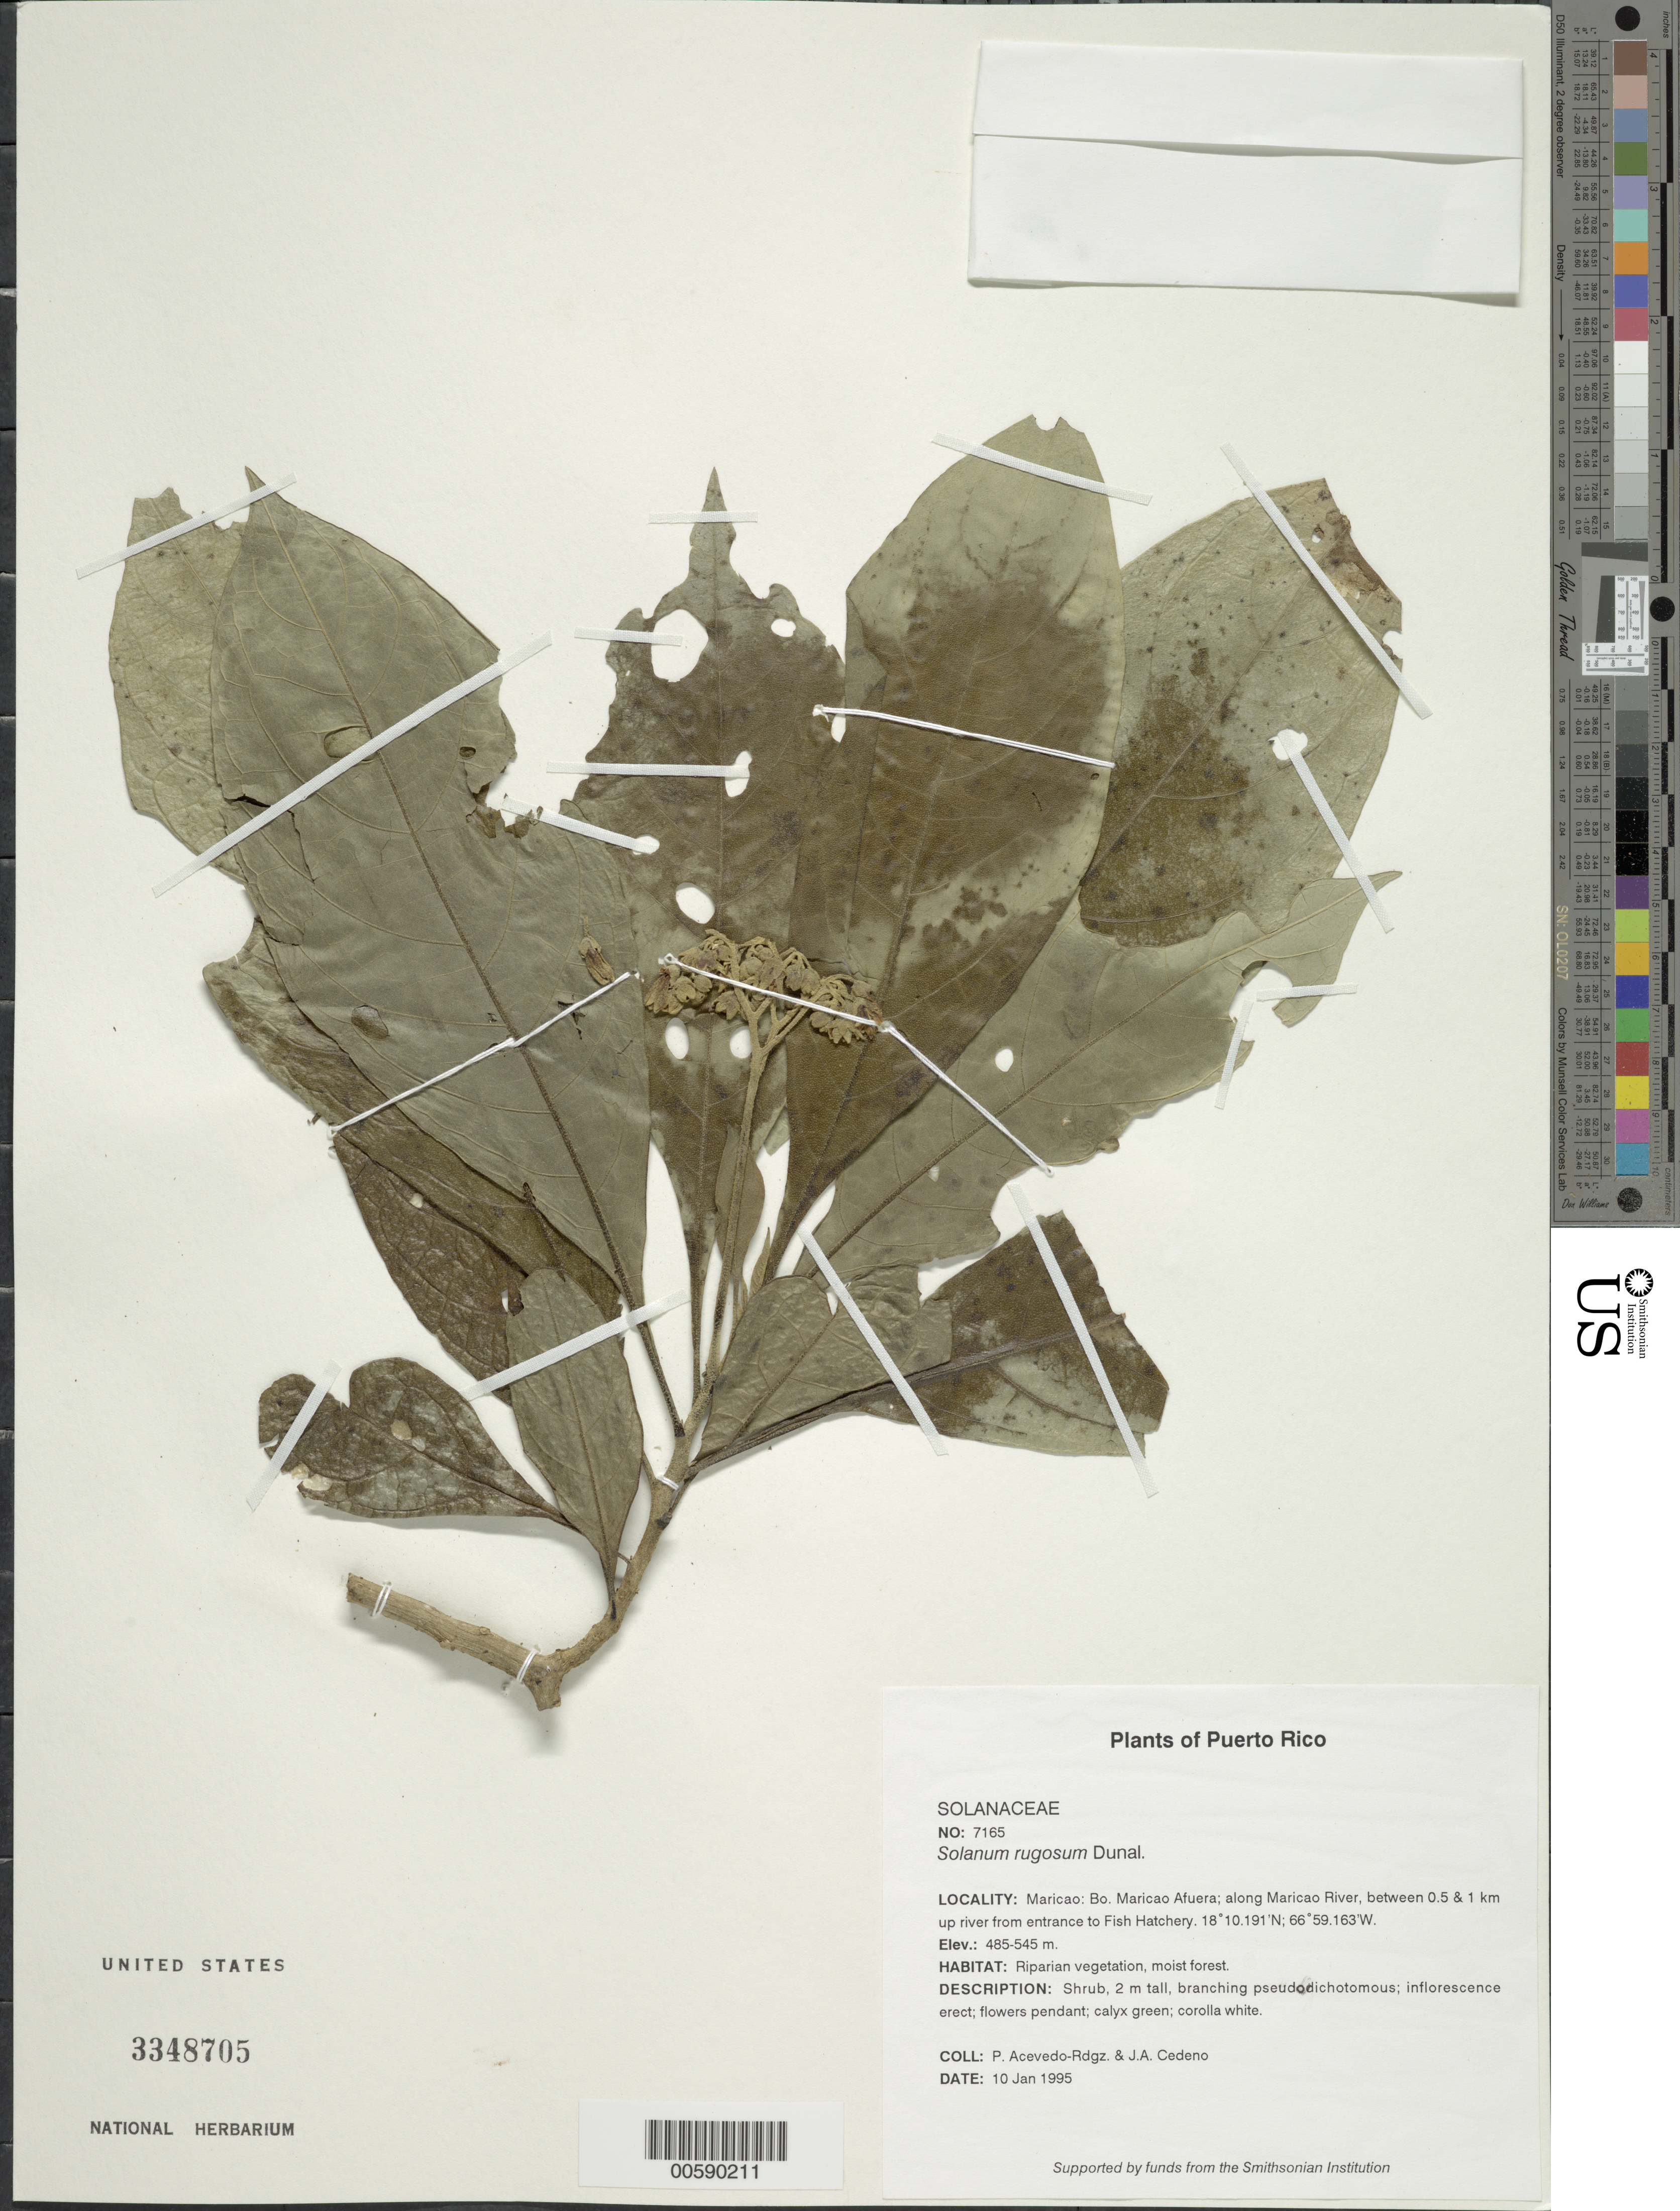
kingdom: Plantae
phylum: Tracheophyta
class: Magnoliopsida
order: Solanales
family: Solanaceae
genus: Solanum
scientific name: Solanum rugosum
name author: Dunal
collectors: P. Acevedo-Rodr. & J. A. Cedeño M.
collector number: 7165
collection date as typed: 10 Jan 1995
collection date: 1995-01-10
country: Puerto Rico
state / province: Maricao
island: Puerto Rico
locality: Maricao: Bo. Maricao Afuera; along Maricao River, between 0.5 & 1 km up river from entrance to Fish Hatchery.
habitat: Riparian vegetation, moist forest.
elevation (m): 485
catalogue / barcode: US 3348705